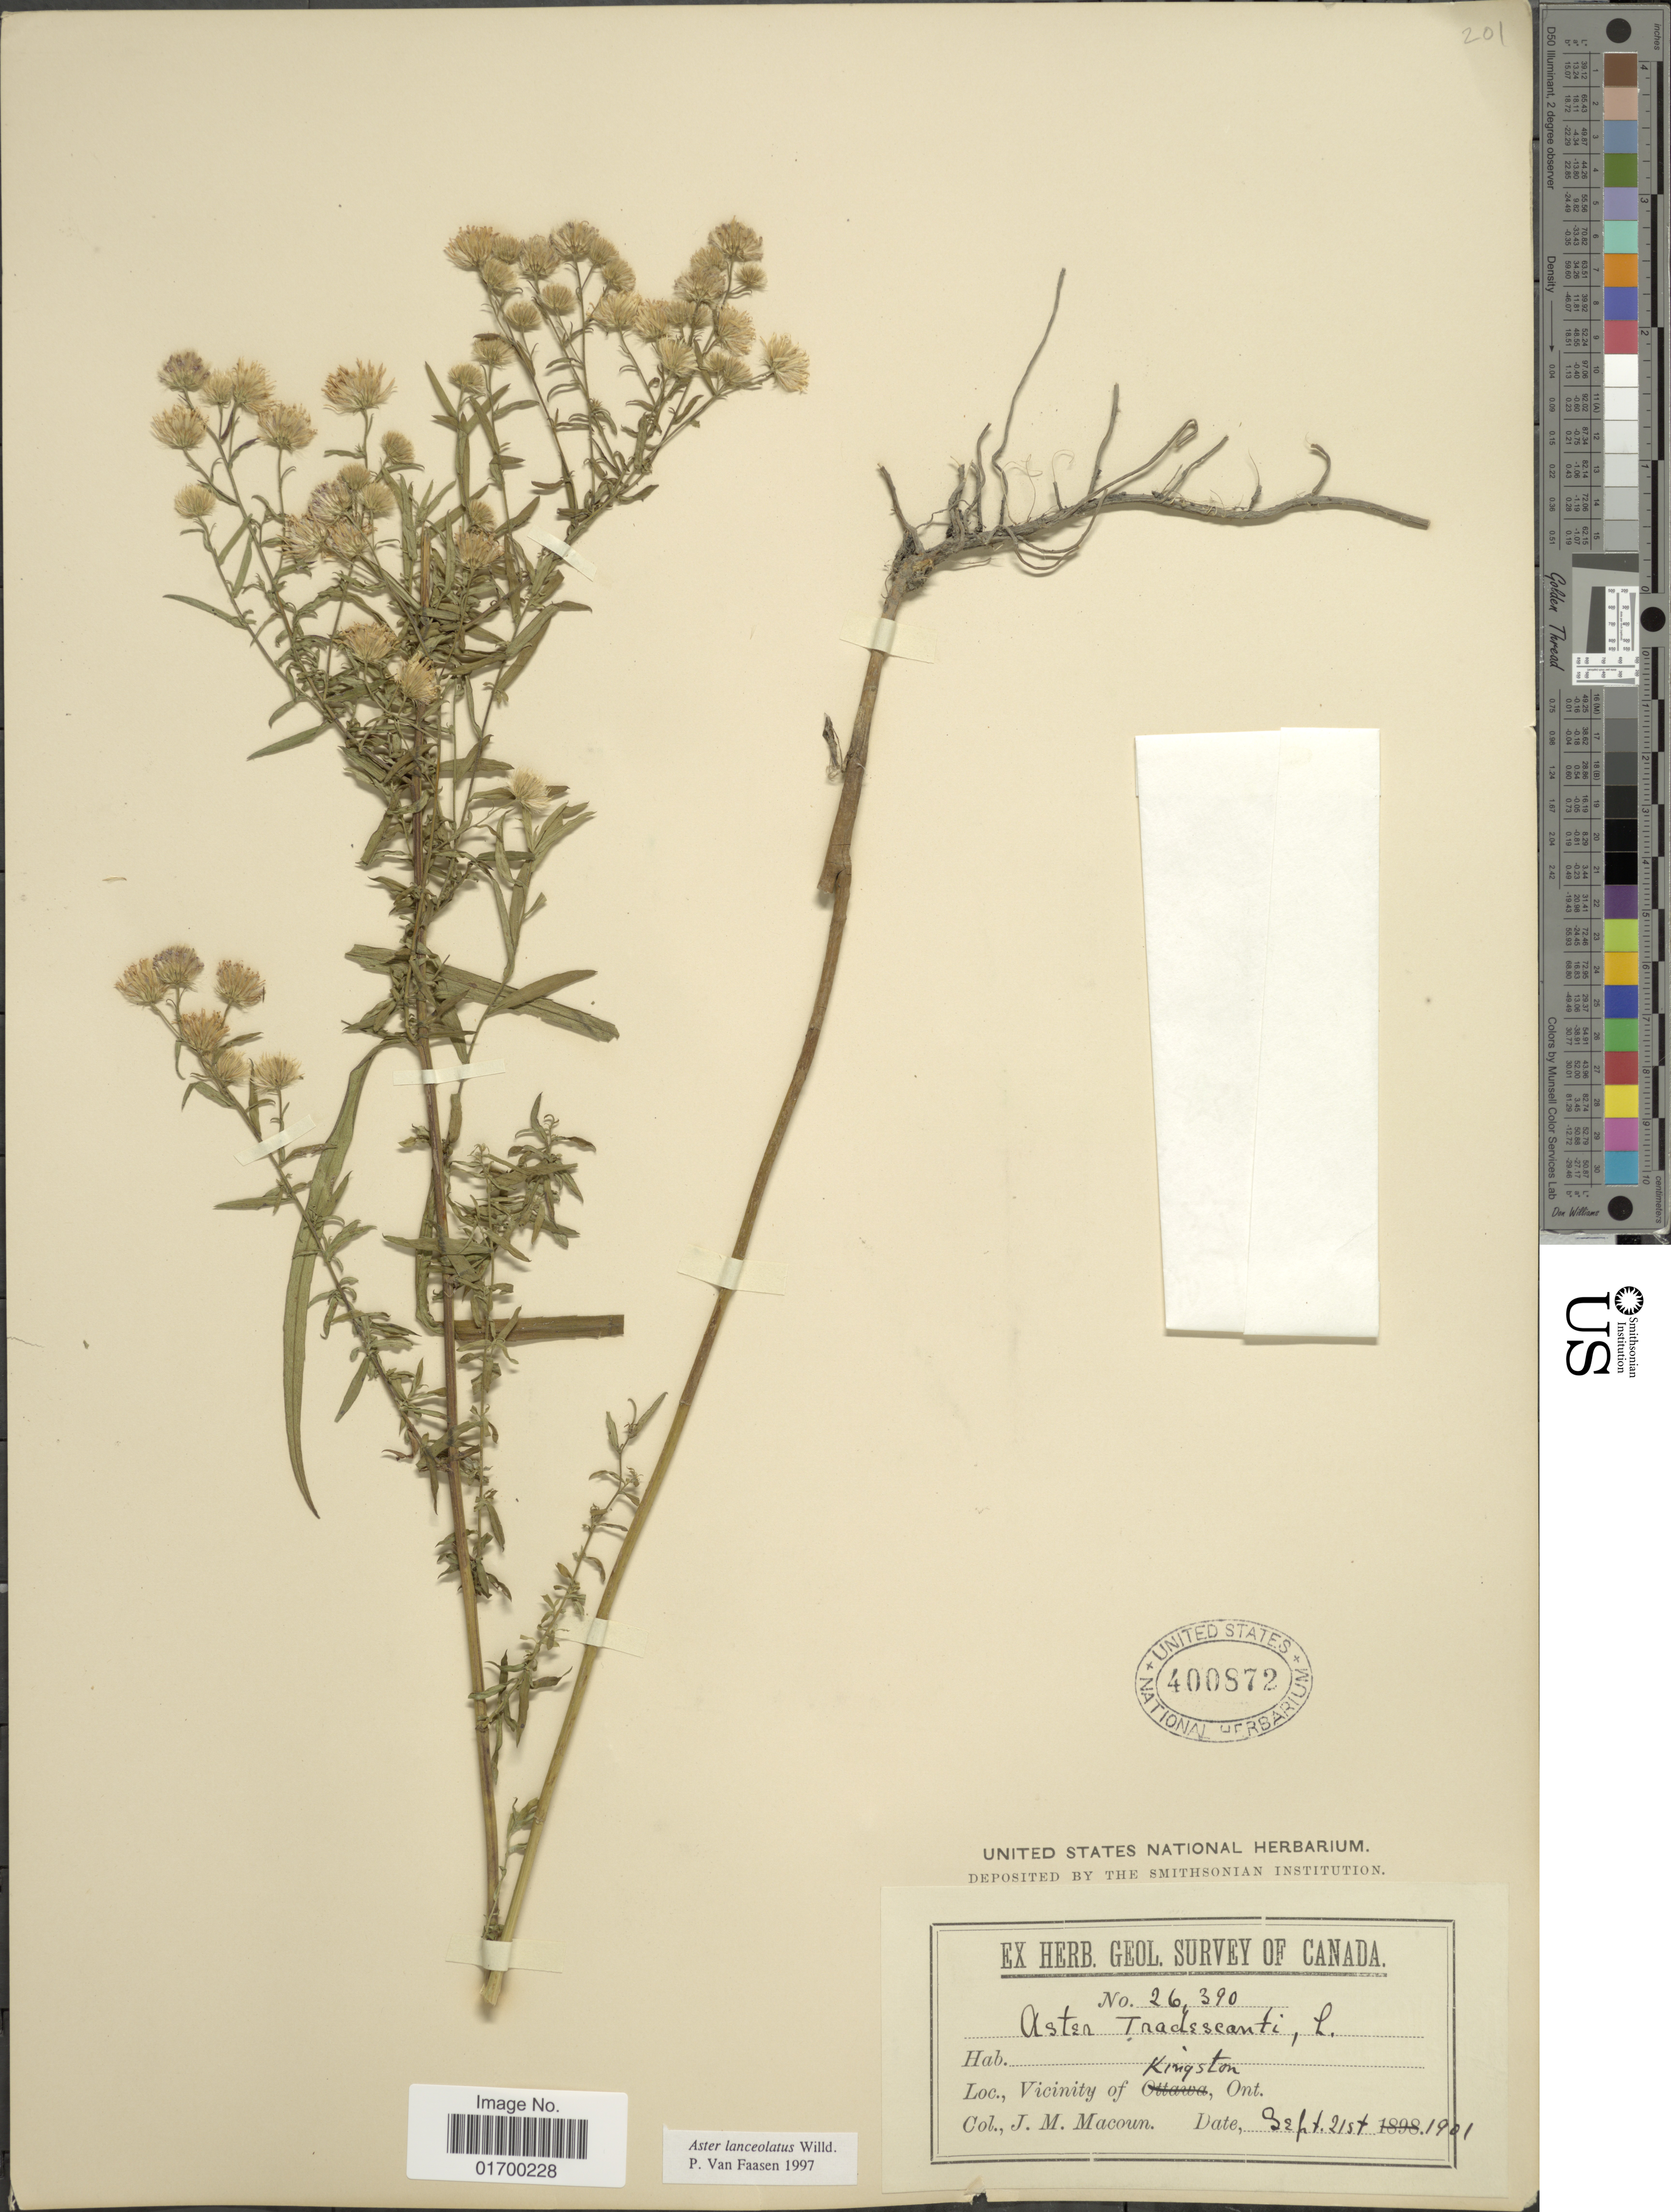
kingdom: Plantae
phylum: Tracheophyta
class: Magnoliopsida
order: Asterales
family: Asteraceae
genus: Symphyotrichum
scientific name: Symphyotrichum lanceolatum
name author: (Willd.) G.L. Nesom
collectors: J. M. Macoun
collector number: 26390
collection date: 1901-09-21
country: Canada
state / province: Ontario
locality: Vicinity of Kingston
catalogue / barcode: US 400872